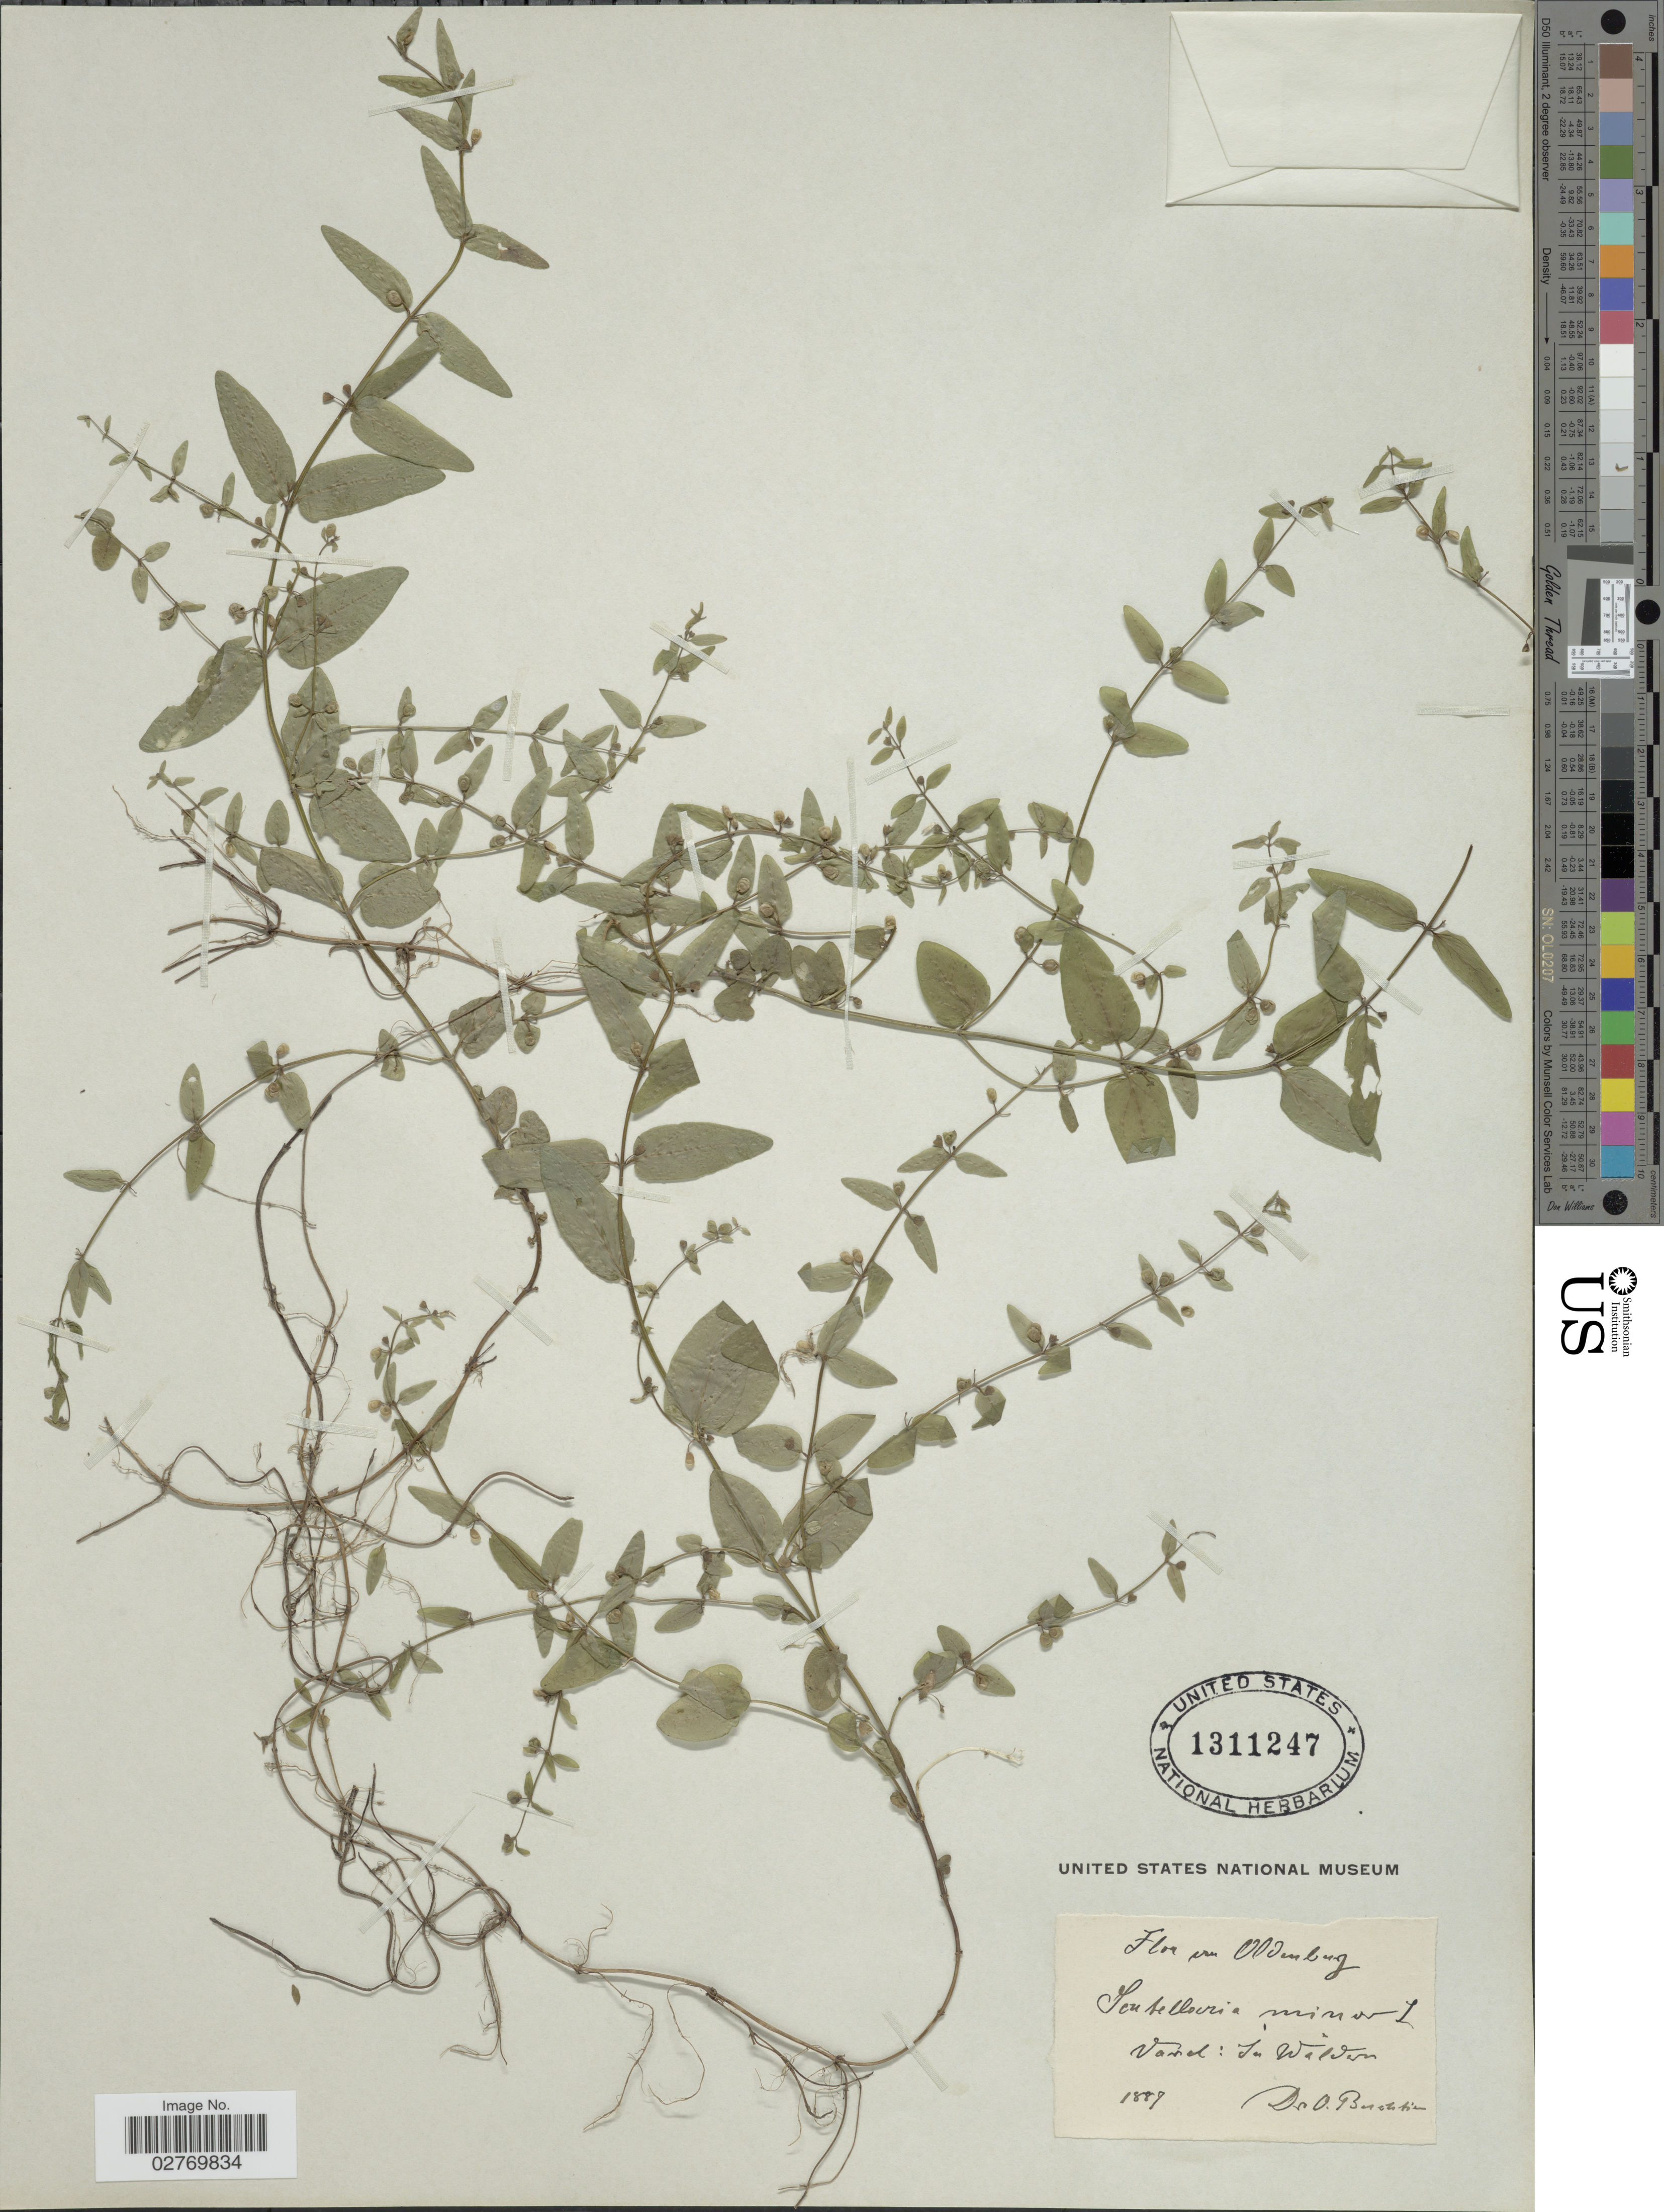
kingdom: Plantae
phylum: Tracheophyta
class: Magnoliopsida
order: Lamiales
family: Lamiaceae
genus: Scutellaria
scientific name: Scutellaria minor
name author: Huds.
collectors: O. Buchtien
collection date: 1887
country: Switzerland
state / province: Vaud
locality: Oldenburg. Vaud: In Walden.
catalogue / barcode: US 1311247